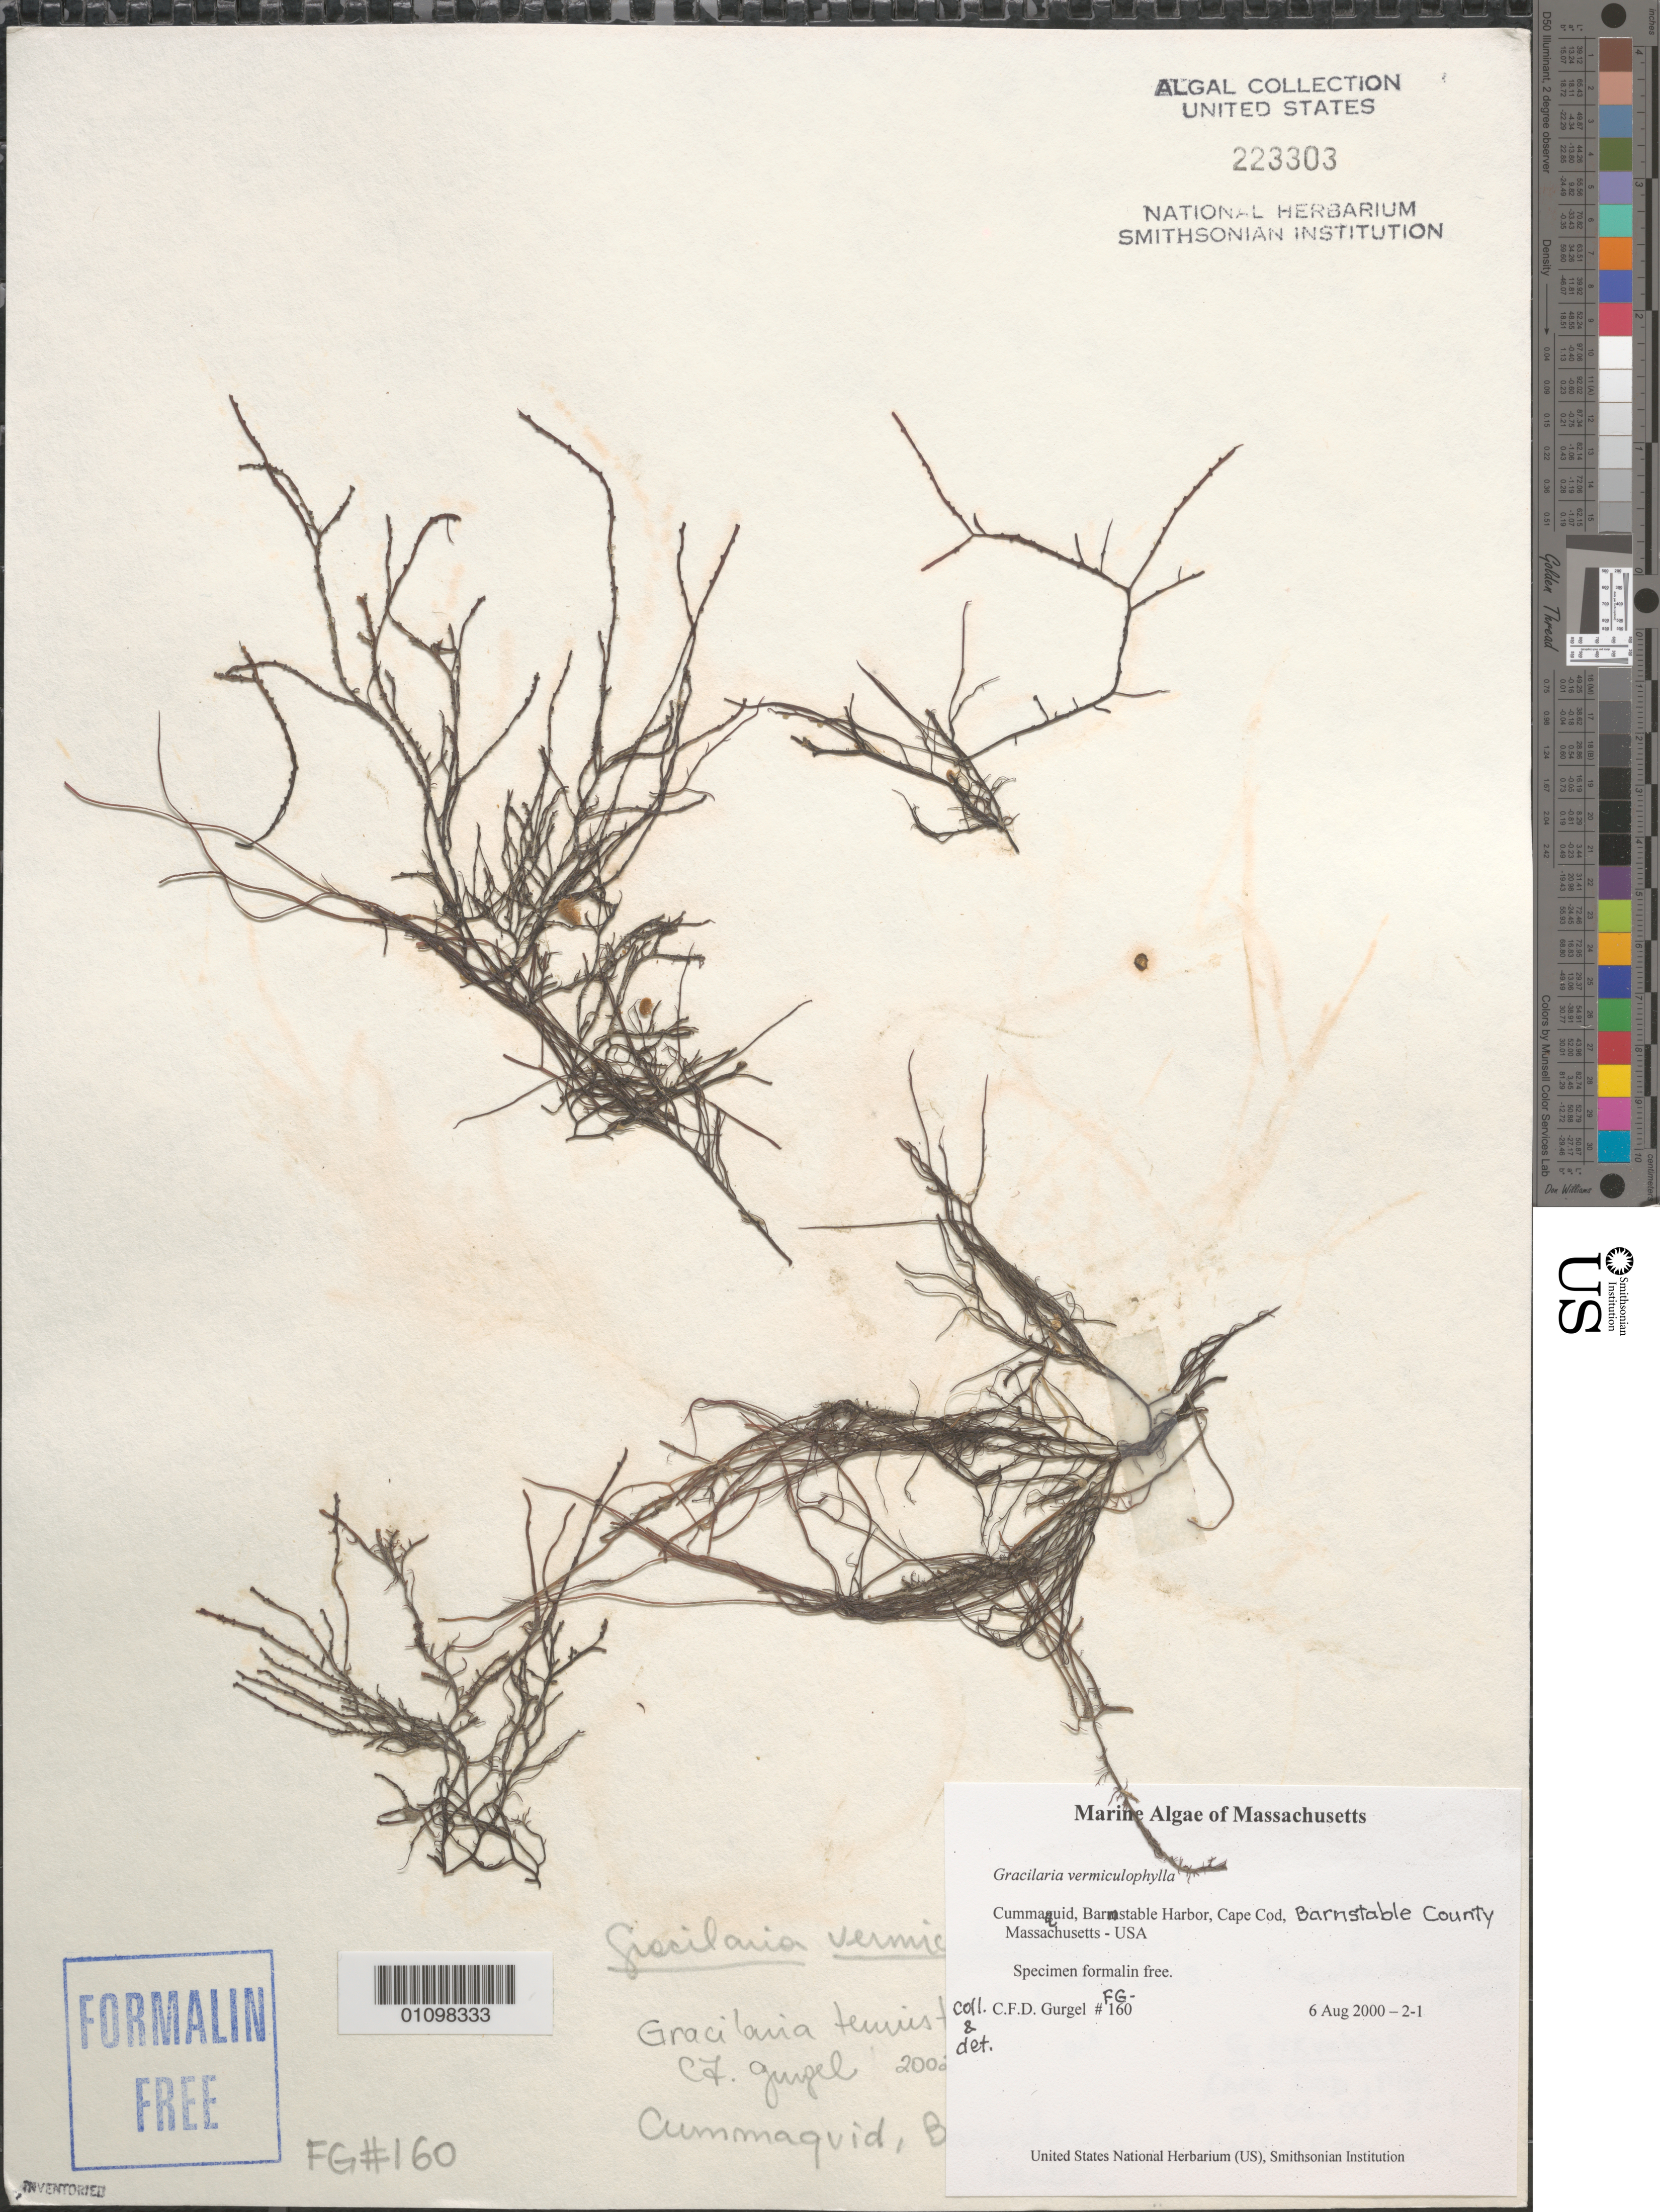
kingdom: Plantae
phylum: Rhodophyta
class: Florideophyceae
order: Gracilariales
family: Gracilariaceae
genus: Gracilaria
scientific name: Gracilaria vermiculophylla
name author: (Ohmi) Papenf.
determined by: Gurgel, C. F. D.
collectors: C. Gurgel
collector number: FG-160 & 6 Aug 2000-2-1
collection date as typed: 06 Aug 2000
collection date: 2000-08-06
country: United States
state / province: Massachusetts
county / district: Barnstable County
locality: Cummaquid, Barnstable Harbor, Cape Cod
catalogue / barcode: US 223303